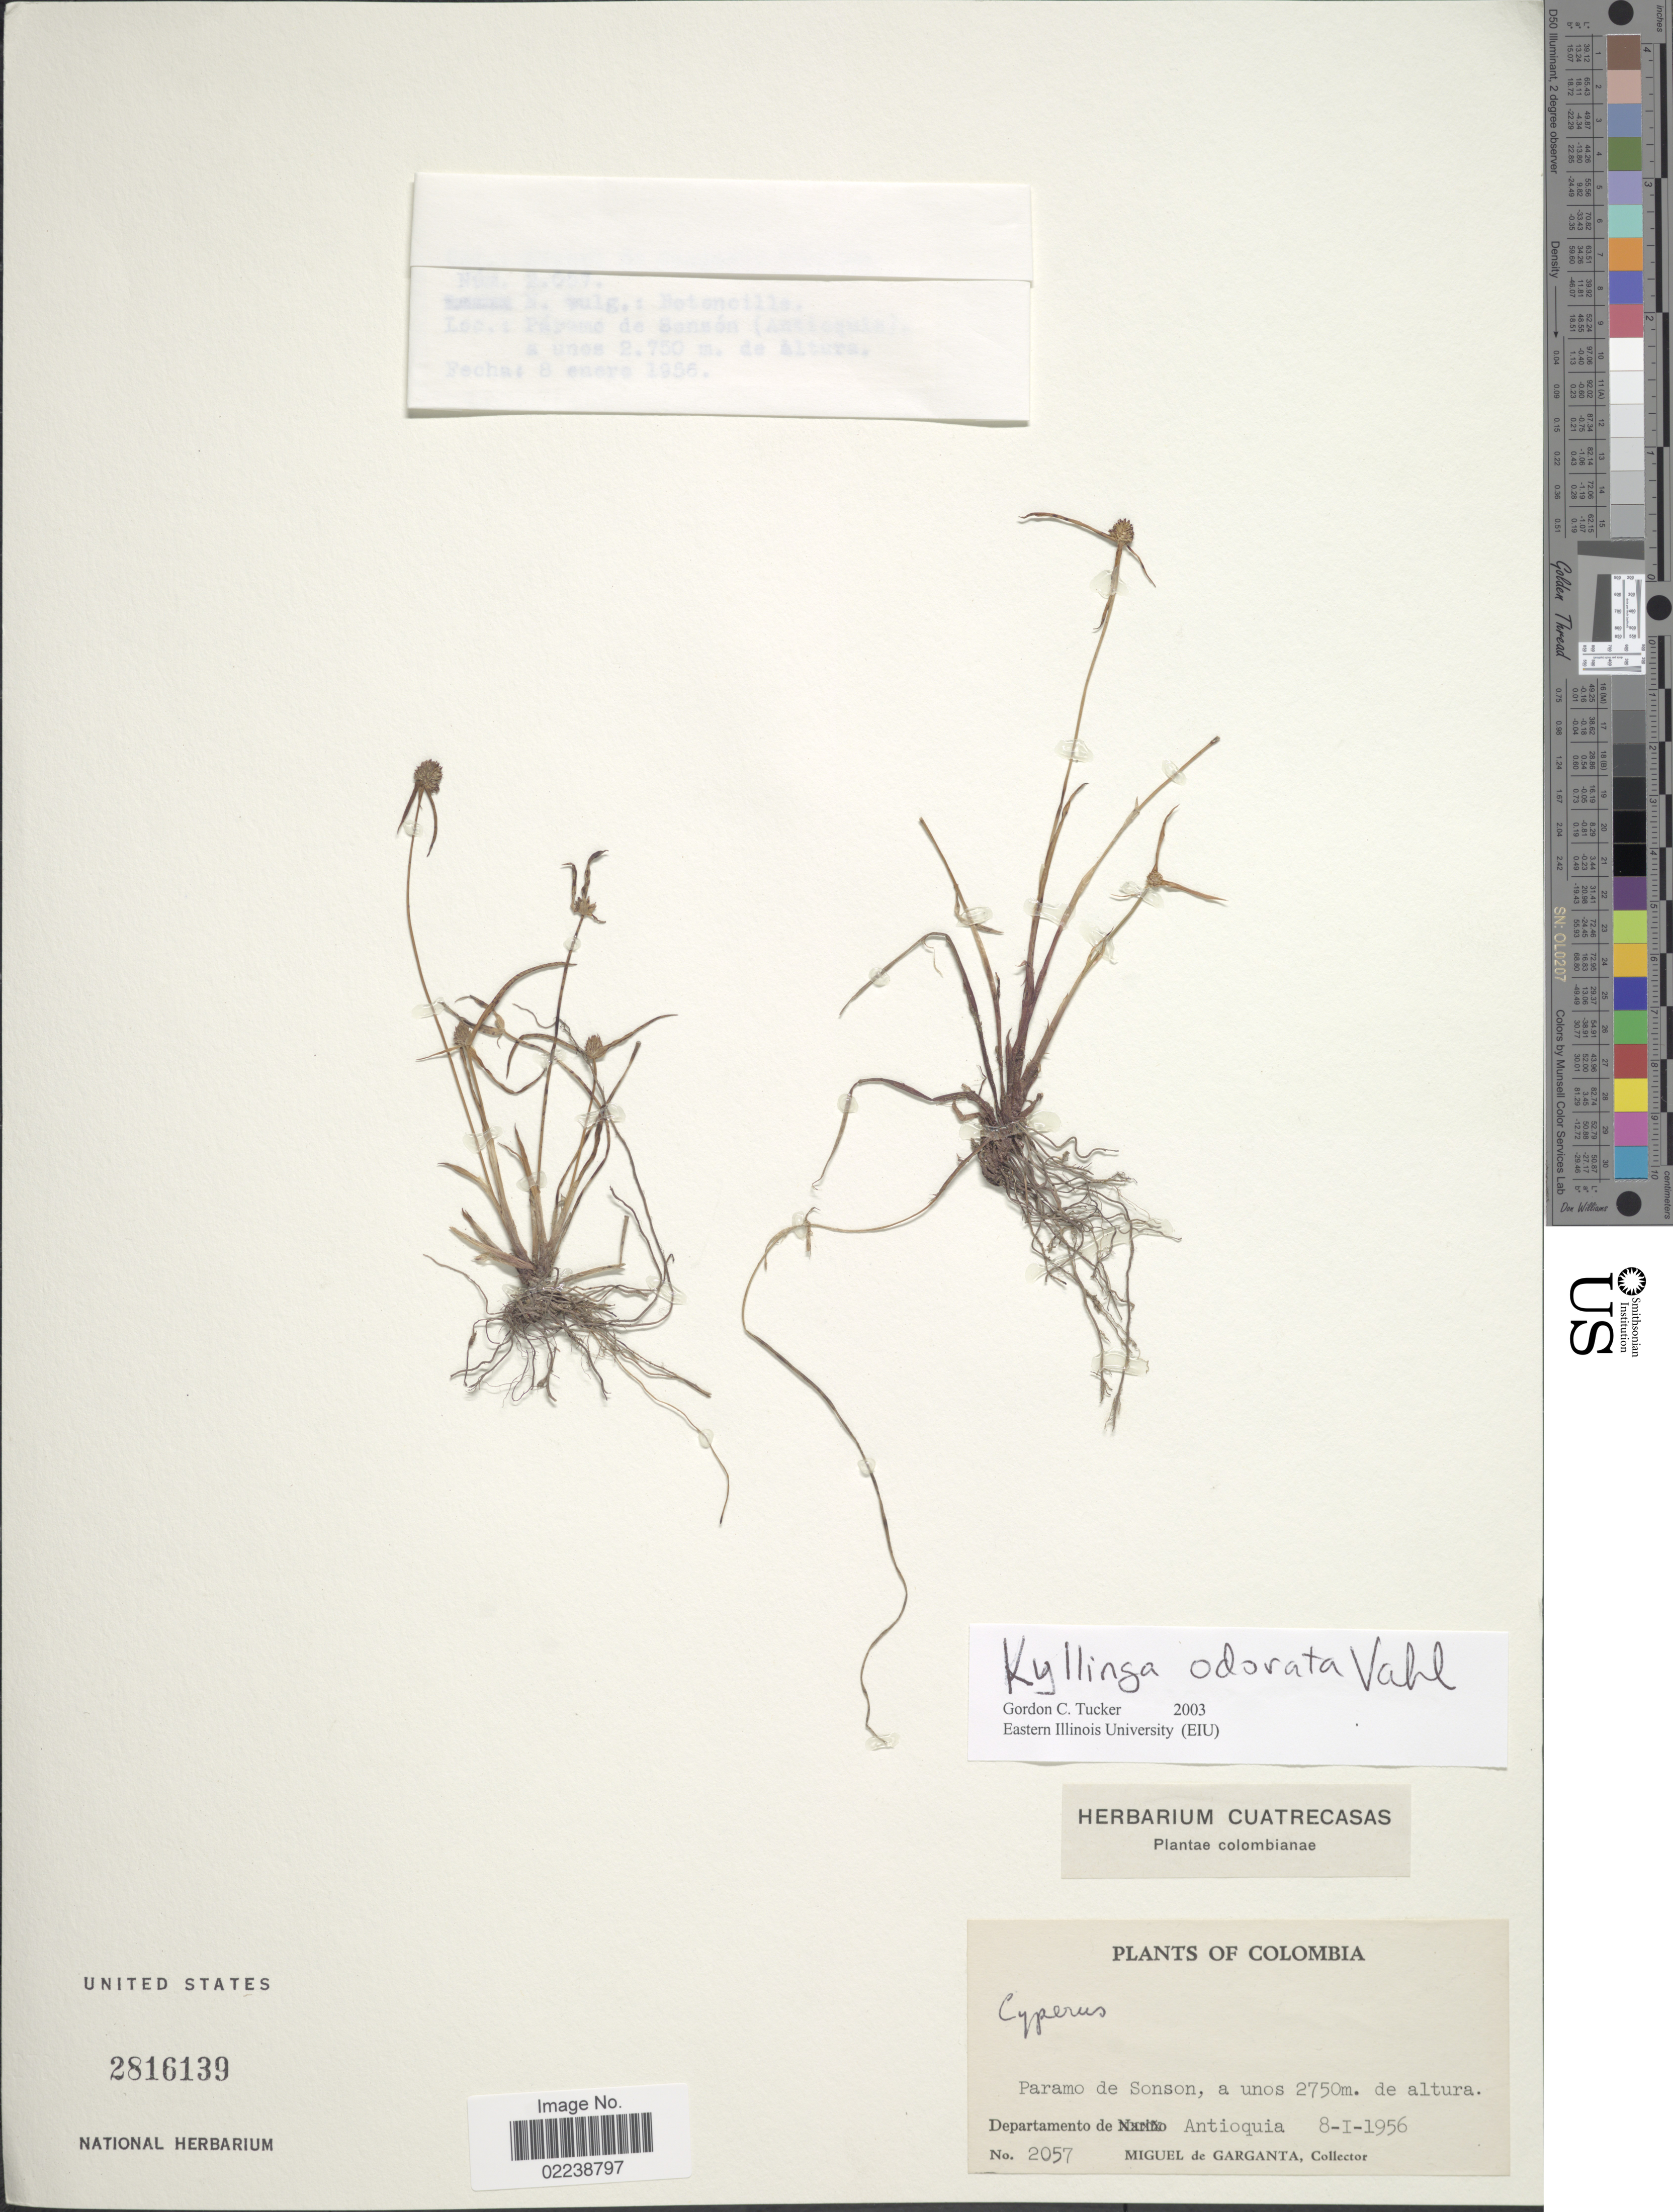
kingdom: Plantae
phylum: Tracheophyta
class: Liliopsida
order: Poales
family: Cyperaceae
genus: Cyperus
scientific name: Cyperus sesquiflorus subsp. sesquiflorus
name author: (Torr.) Mattf. & Kük.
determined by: Strong, M. T., (US), Smithsonian Institution - National Museum of Natural History (UNITED STATES)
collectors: M. Garganta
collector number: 2057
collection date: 1956-01-08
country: Colombia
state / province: Antioquia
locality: Paramo de Sonson,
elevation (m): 2750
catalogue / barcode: US 2816139